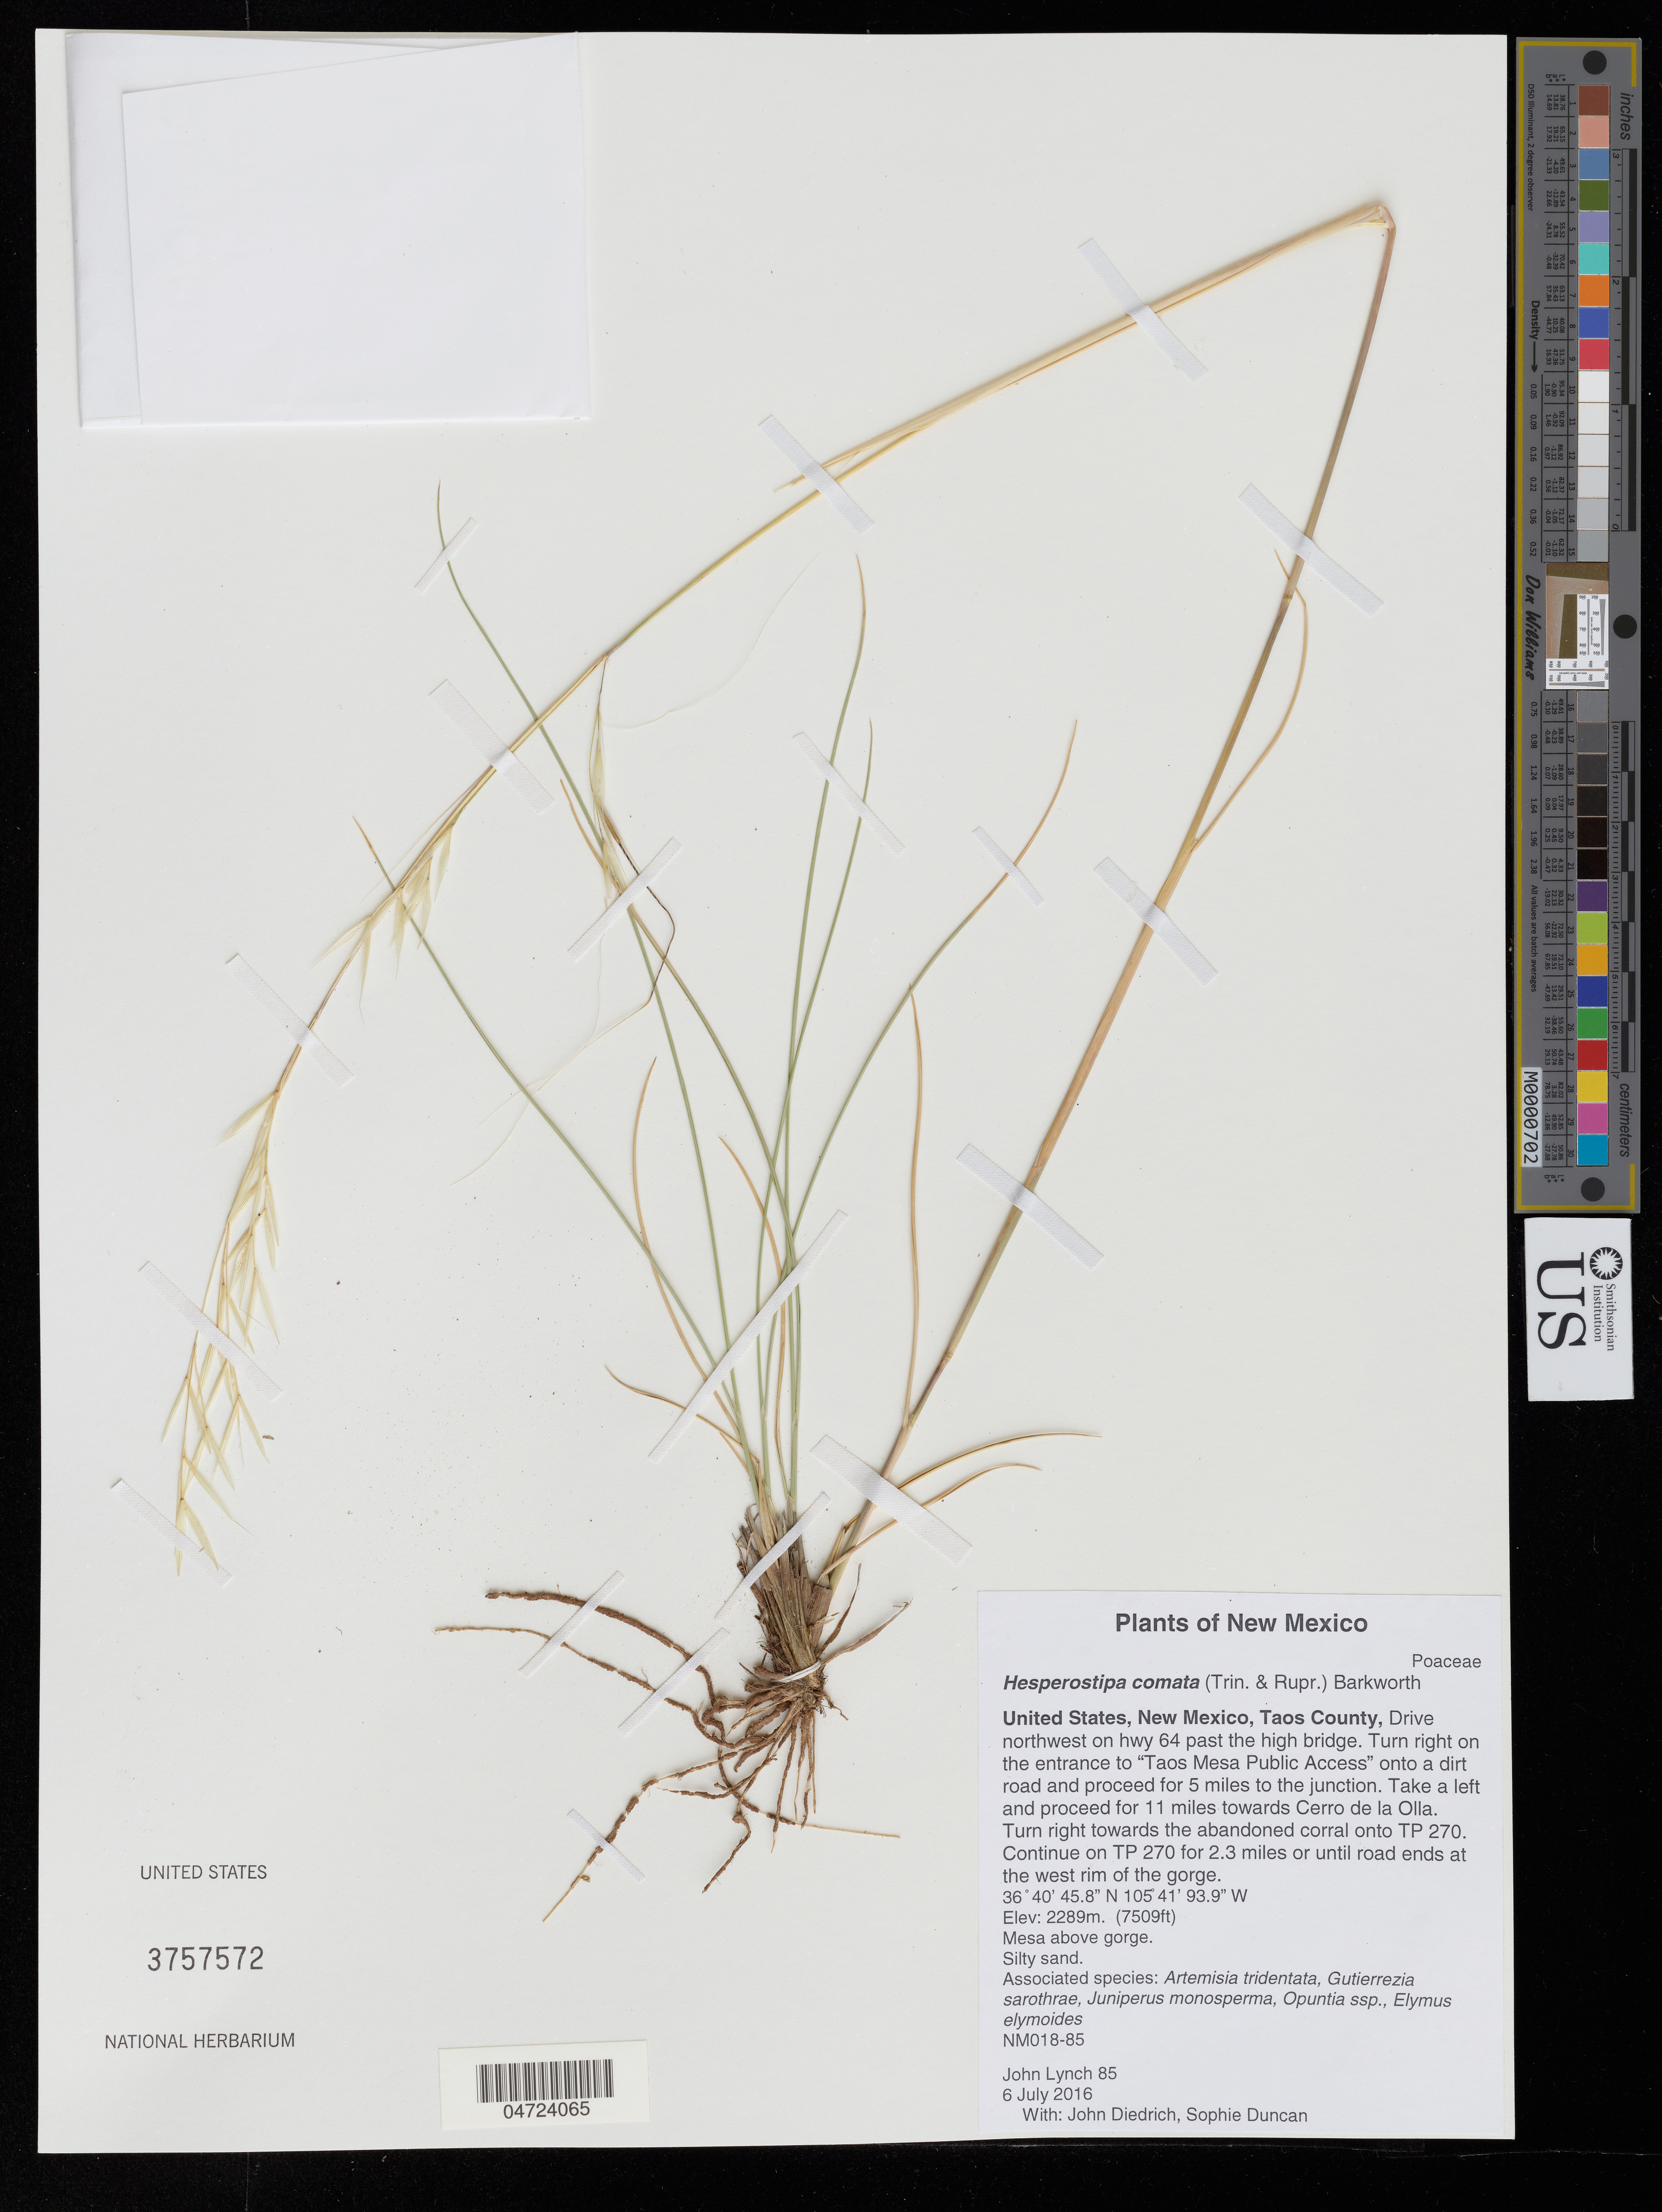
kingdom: Plantae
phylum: Tracheophyta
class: Liliopsida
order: Poales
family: Poaceae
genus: Hesperostipa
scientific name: Hesperostipa comata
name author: (Trin. & Rupr.) Barkworth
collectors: J. Lynch, J. Diedrich & S. Duncan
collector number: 85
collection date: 2016-07-06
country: United States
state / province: New Mexico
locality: Taos County, Drive northwest on hwy 64 past the high bridge.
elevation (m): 2289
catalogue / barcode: US 3757572